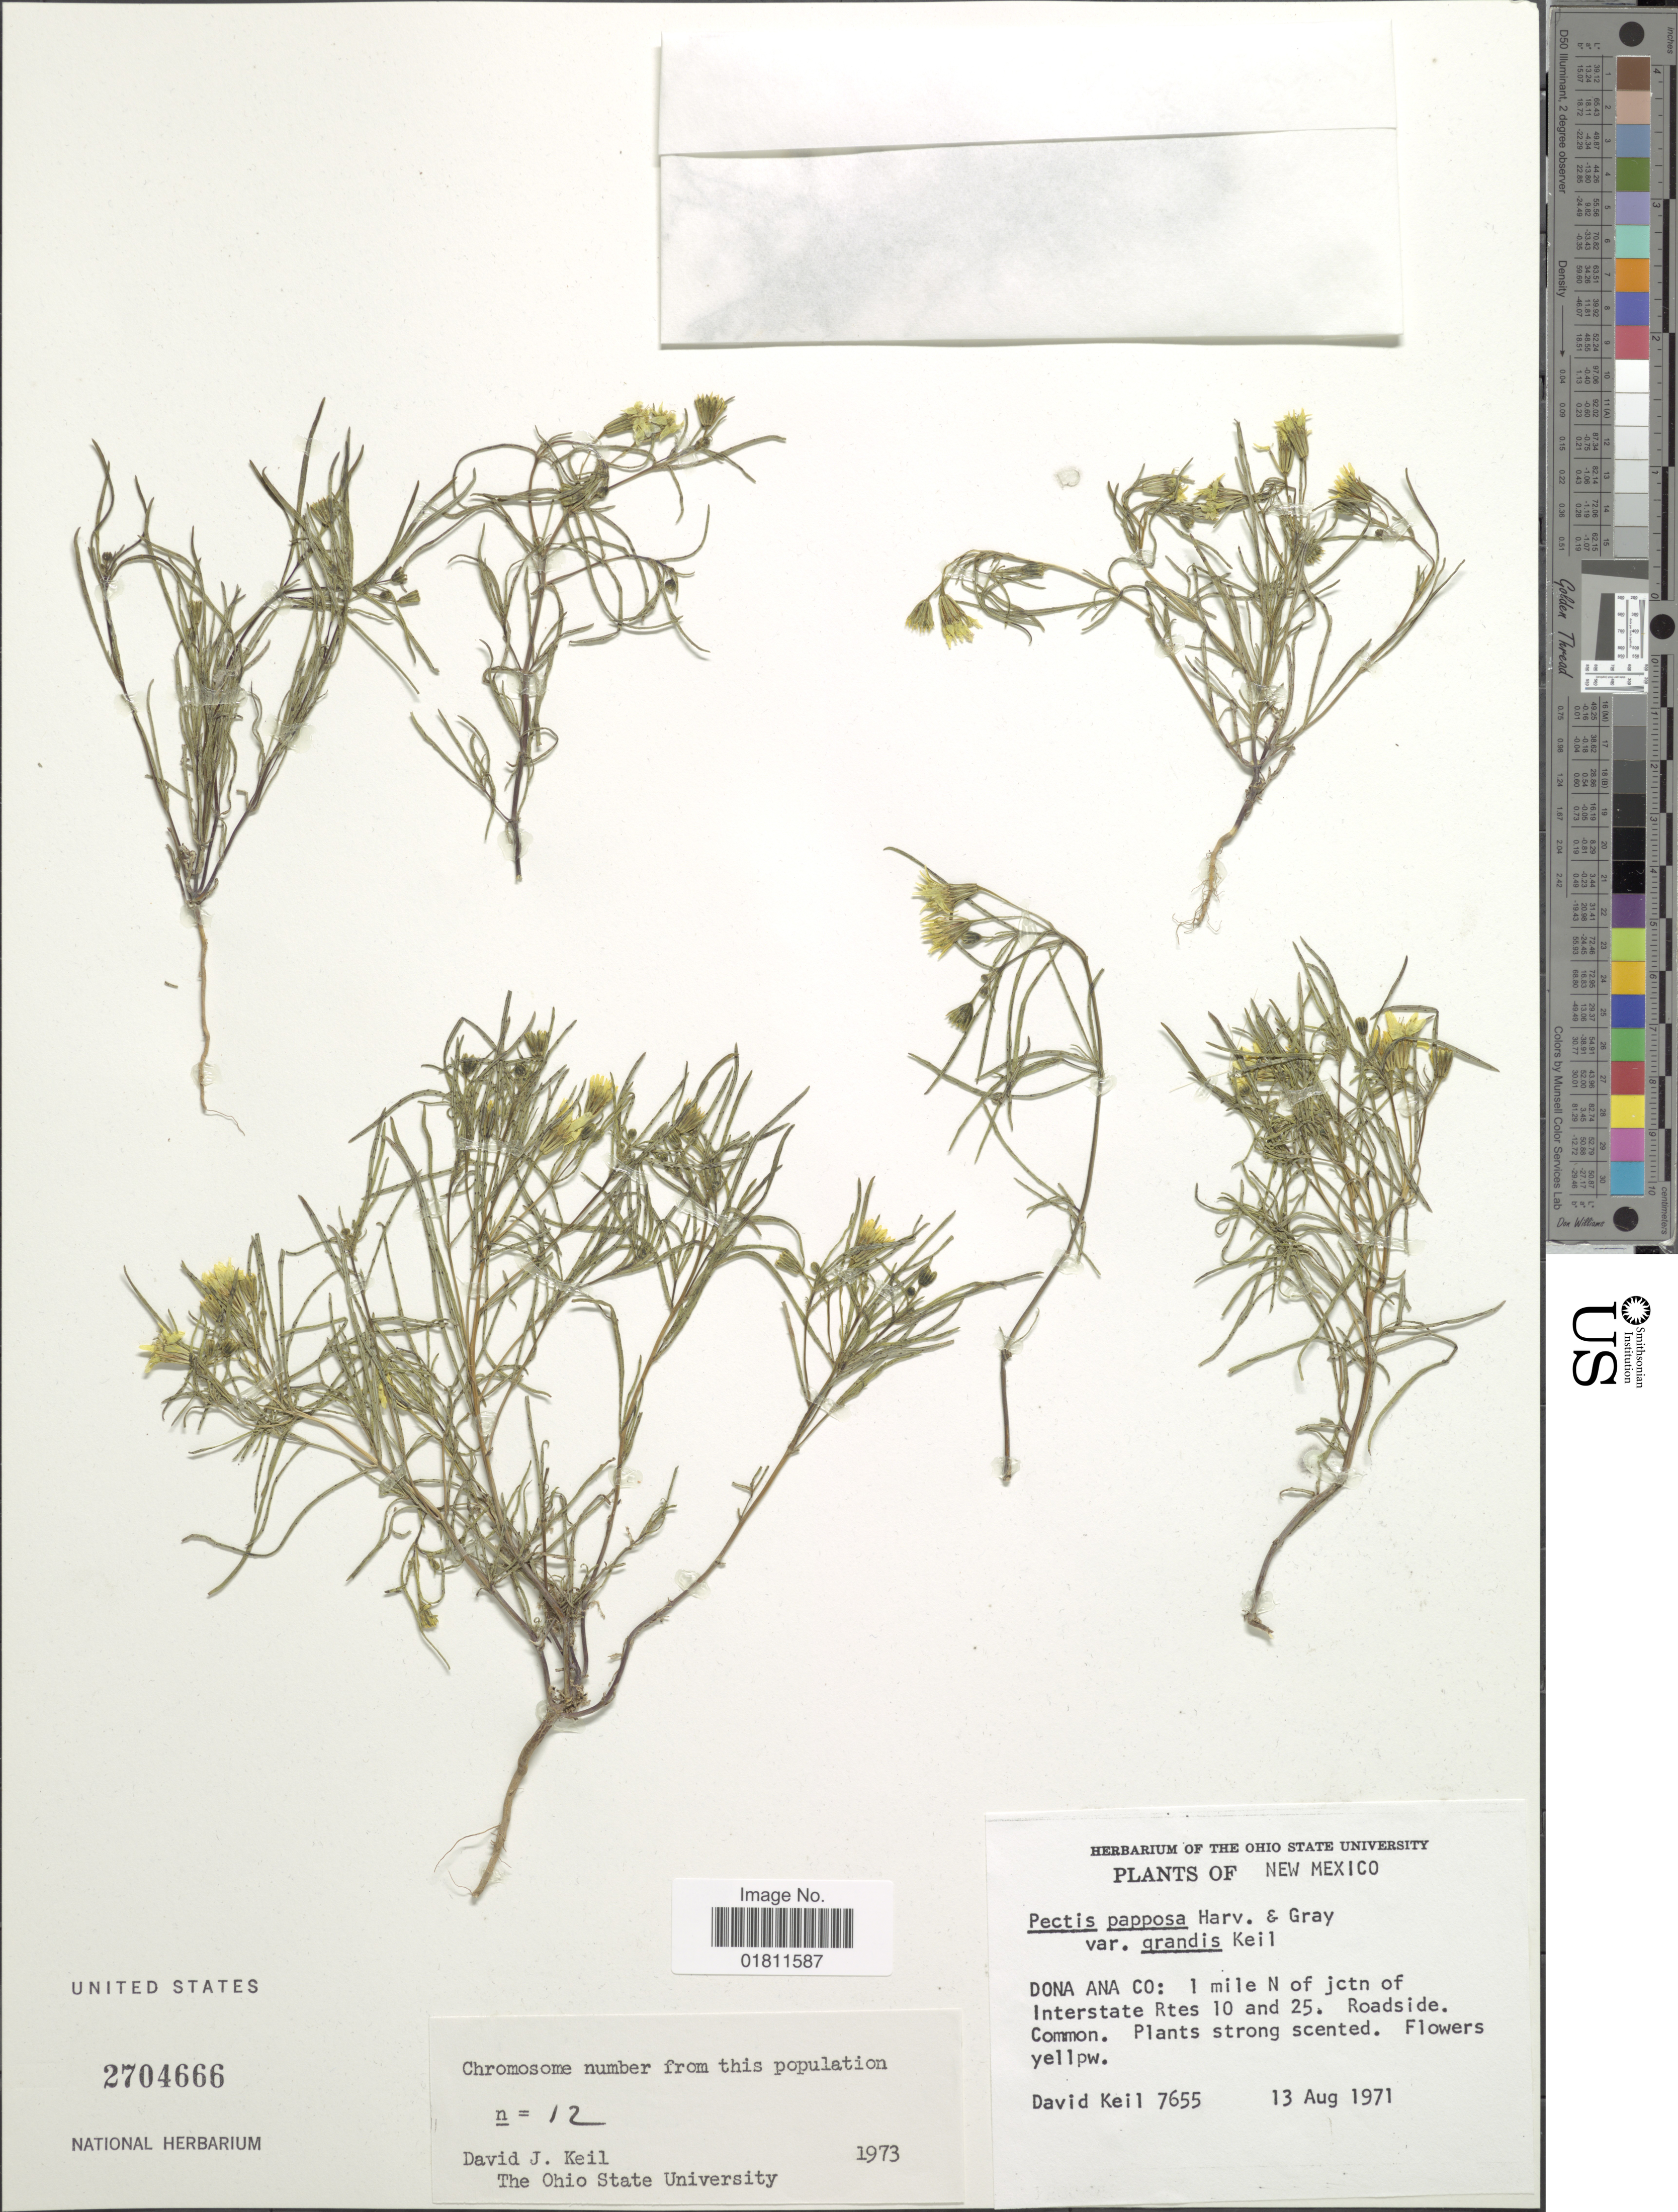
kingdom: Plantae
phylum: Tracheophyta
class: Magnoliopsida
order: Asterales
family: Asteraceae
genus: Pectis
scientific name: Pectis papposa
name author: Harv. & A. Gray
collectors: D. J. Keil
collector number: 7655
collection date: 1971-08-13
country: United States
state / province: New Mexico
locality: Dona Ana Co: 1 mile N of jctn of Interstate Rtes 10 and 25.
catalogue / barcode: US 2704666